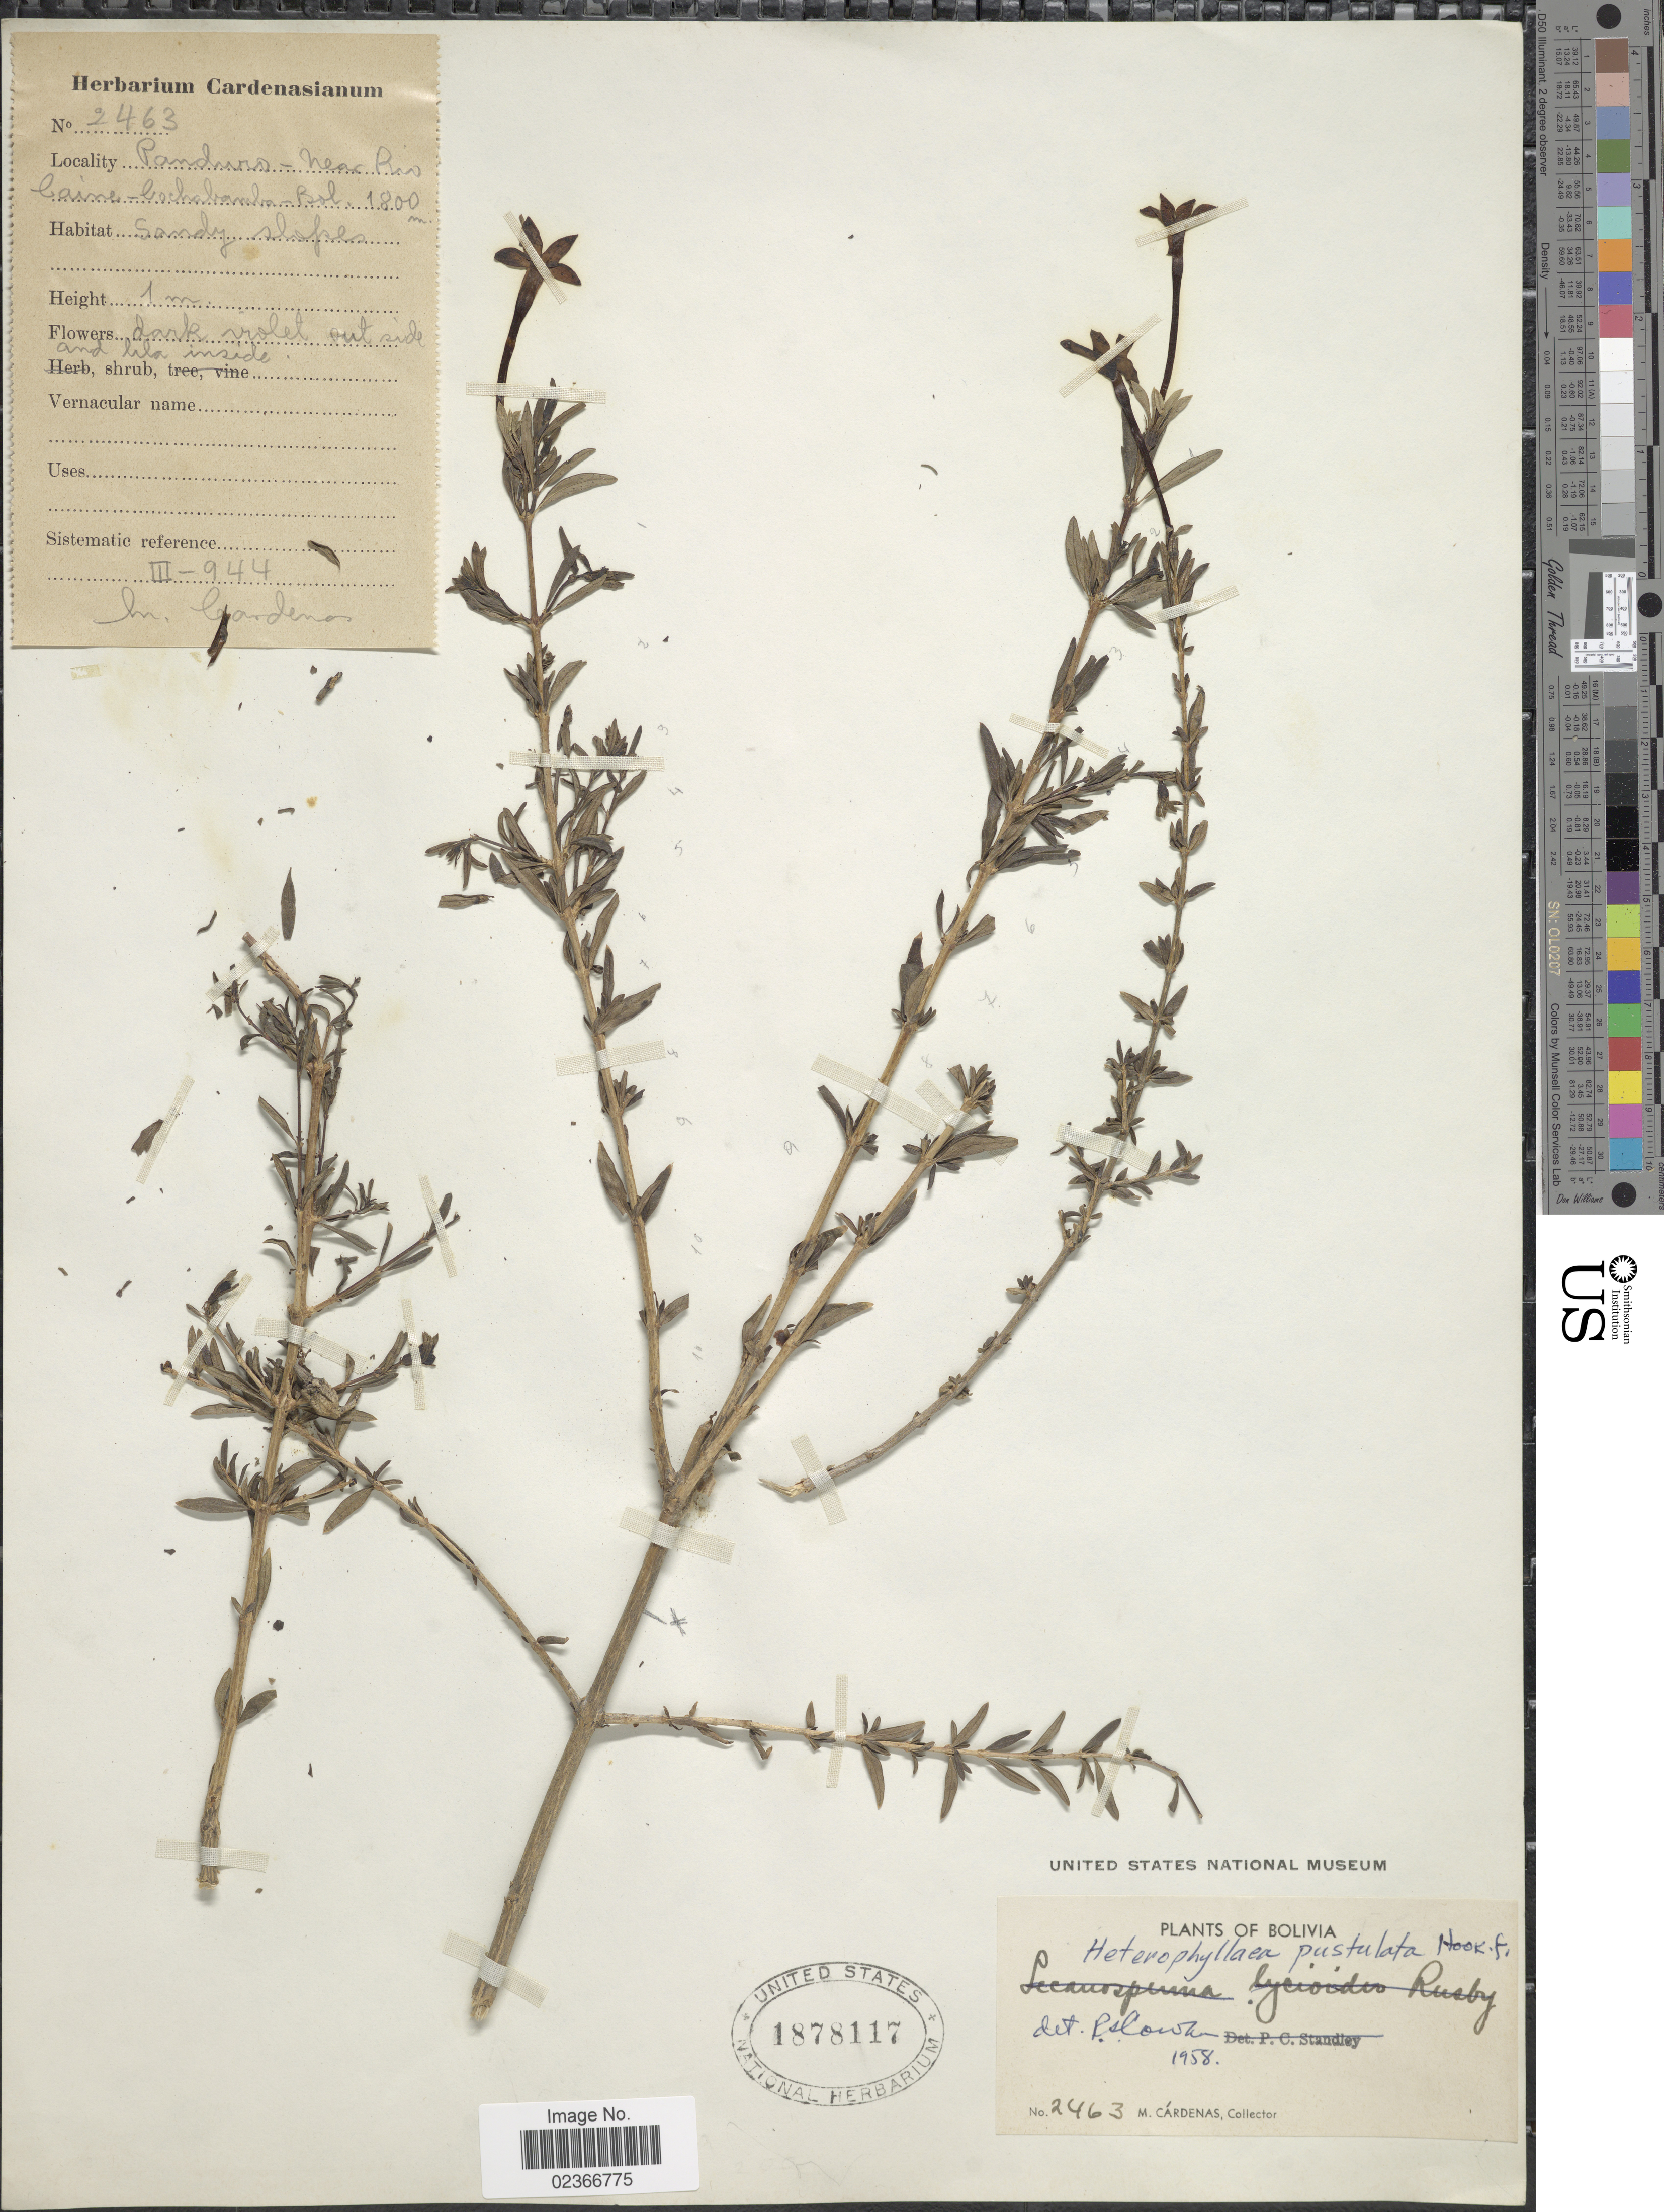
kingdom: Plantae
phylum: Tracheophyta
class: Magnoliopsida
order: Gentianales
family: Rubiaceae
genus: Heterophyllaea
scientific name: Heterophyllaea pustulata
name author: Hook. f.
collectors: M. Cárdenas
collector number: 2463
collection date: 1944-03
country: Bolivia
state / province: Cochabamba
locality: Panduro- Near Rio Caine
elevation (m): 1800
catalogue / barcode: US 1878117